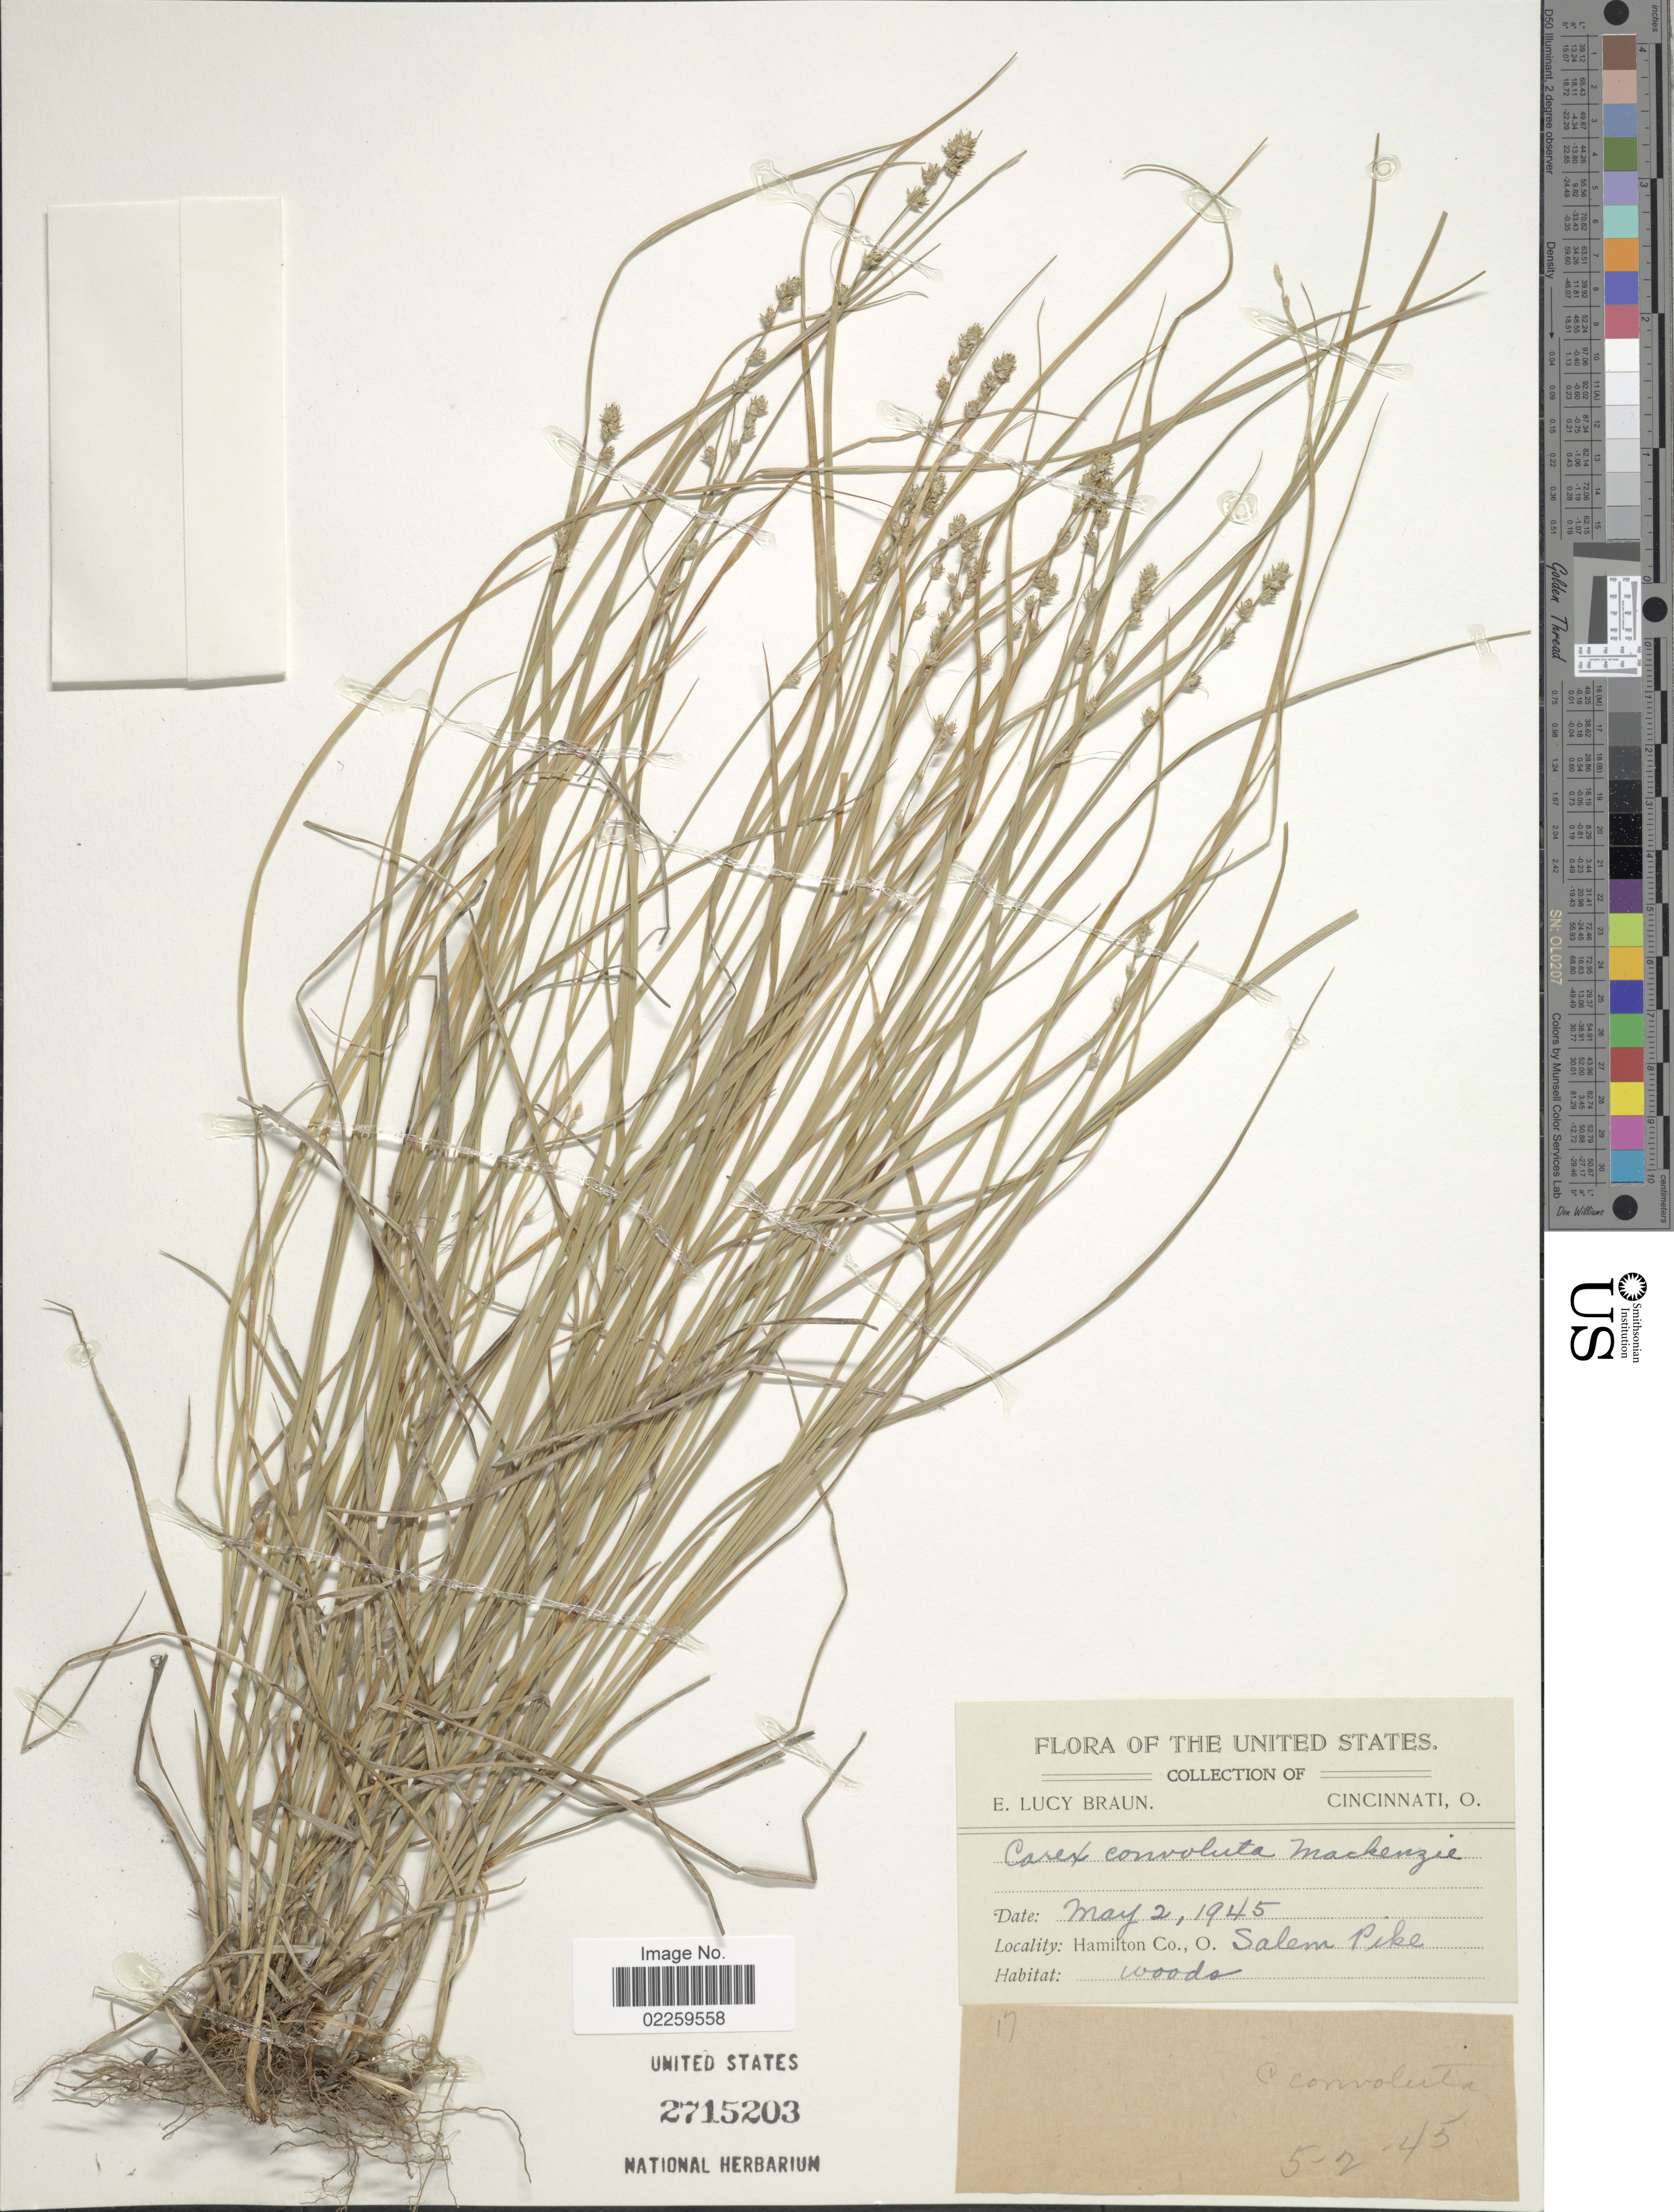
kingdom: Plantae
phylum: Tracheophyta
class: Liliopsida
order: Poales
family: Cyperaceae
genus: Carex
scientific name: Carex rosea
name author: Willd.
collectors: E. L. Braun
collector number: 17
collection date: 1945-05-02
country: United States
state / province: Ohio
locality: Hamilton Co., O. Salem Pike.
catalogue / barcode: US 2715203